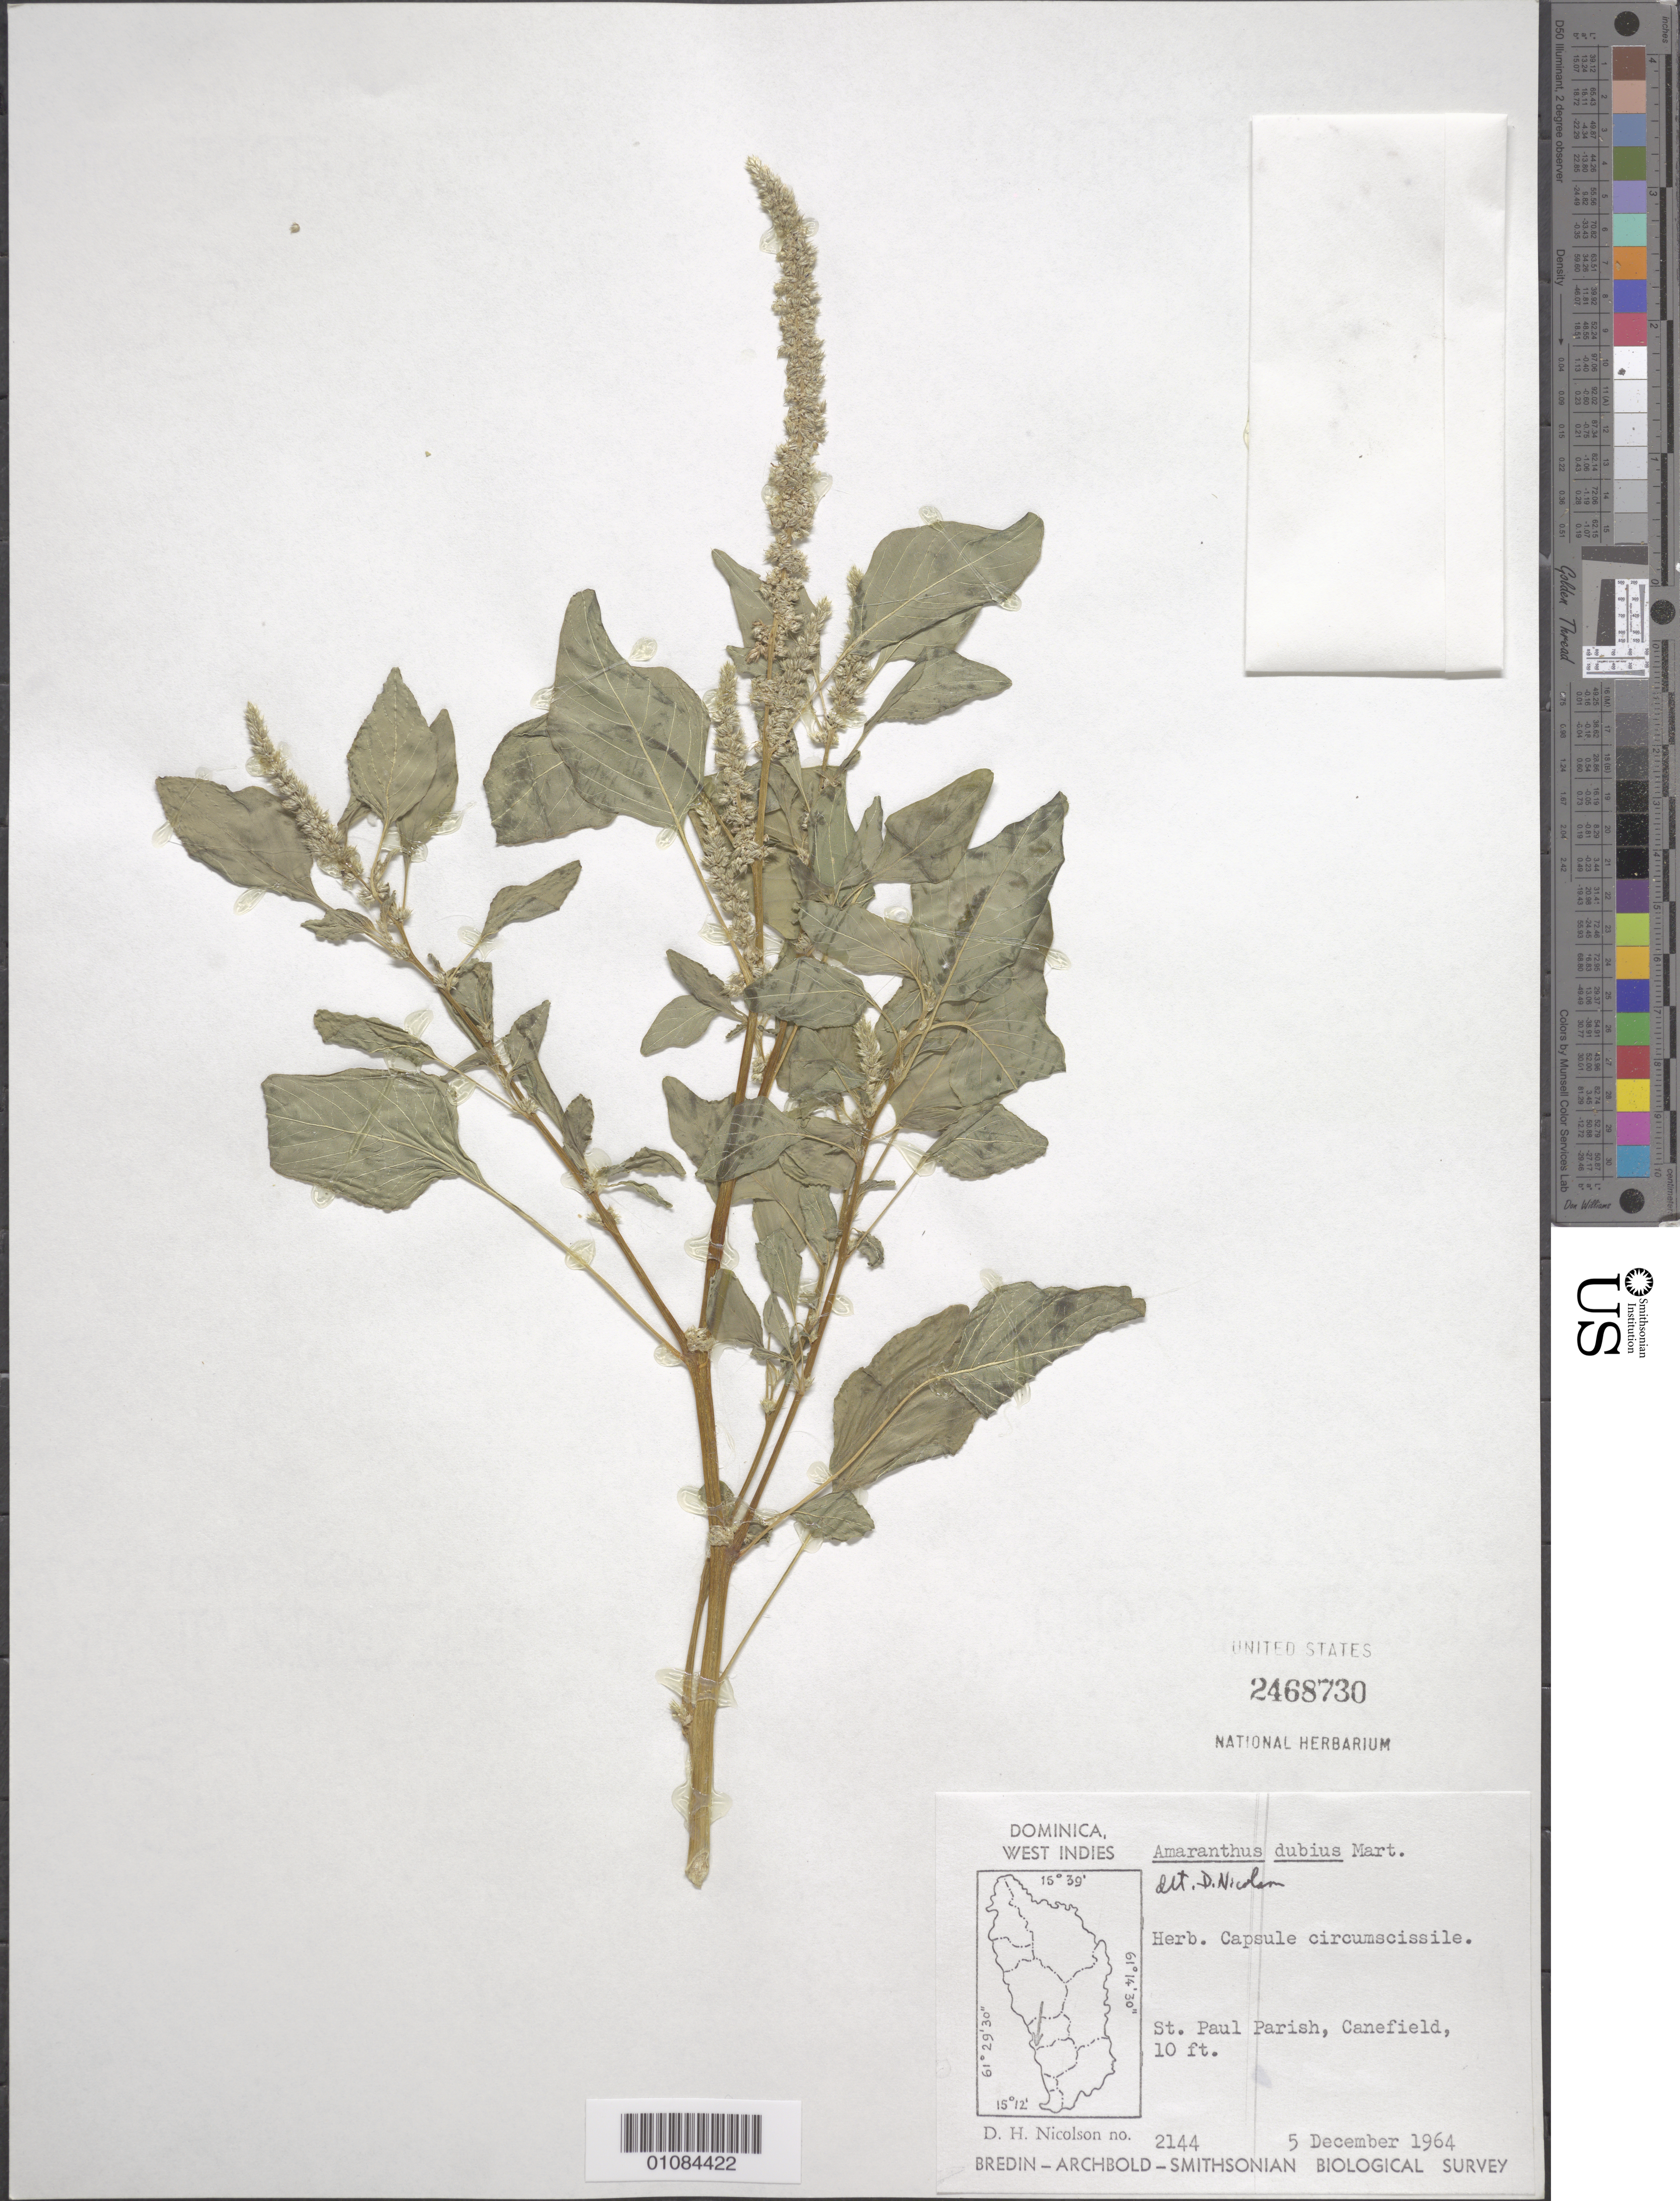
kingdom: Plantae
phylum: Tracheophyta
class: Magnoliopsida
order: Caryophyllales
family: Amaranthaceae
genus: Amaranthus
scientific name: Amaranthus dubius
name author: Mart. ex Thell.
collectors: D. H. Nicolson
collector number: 2144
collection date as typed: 05 Dec 1964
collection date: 1964-12-05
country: Dominica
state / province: St. Paul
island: Dominica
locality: Canefield.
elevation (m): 3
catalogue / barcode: US 2468730